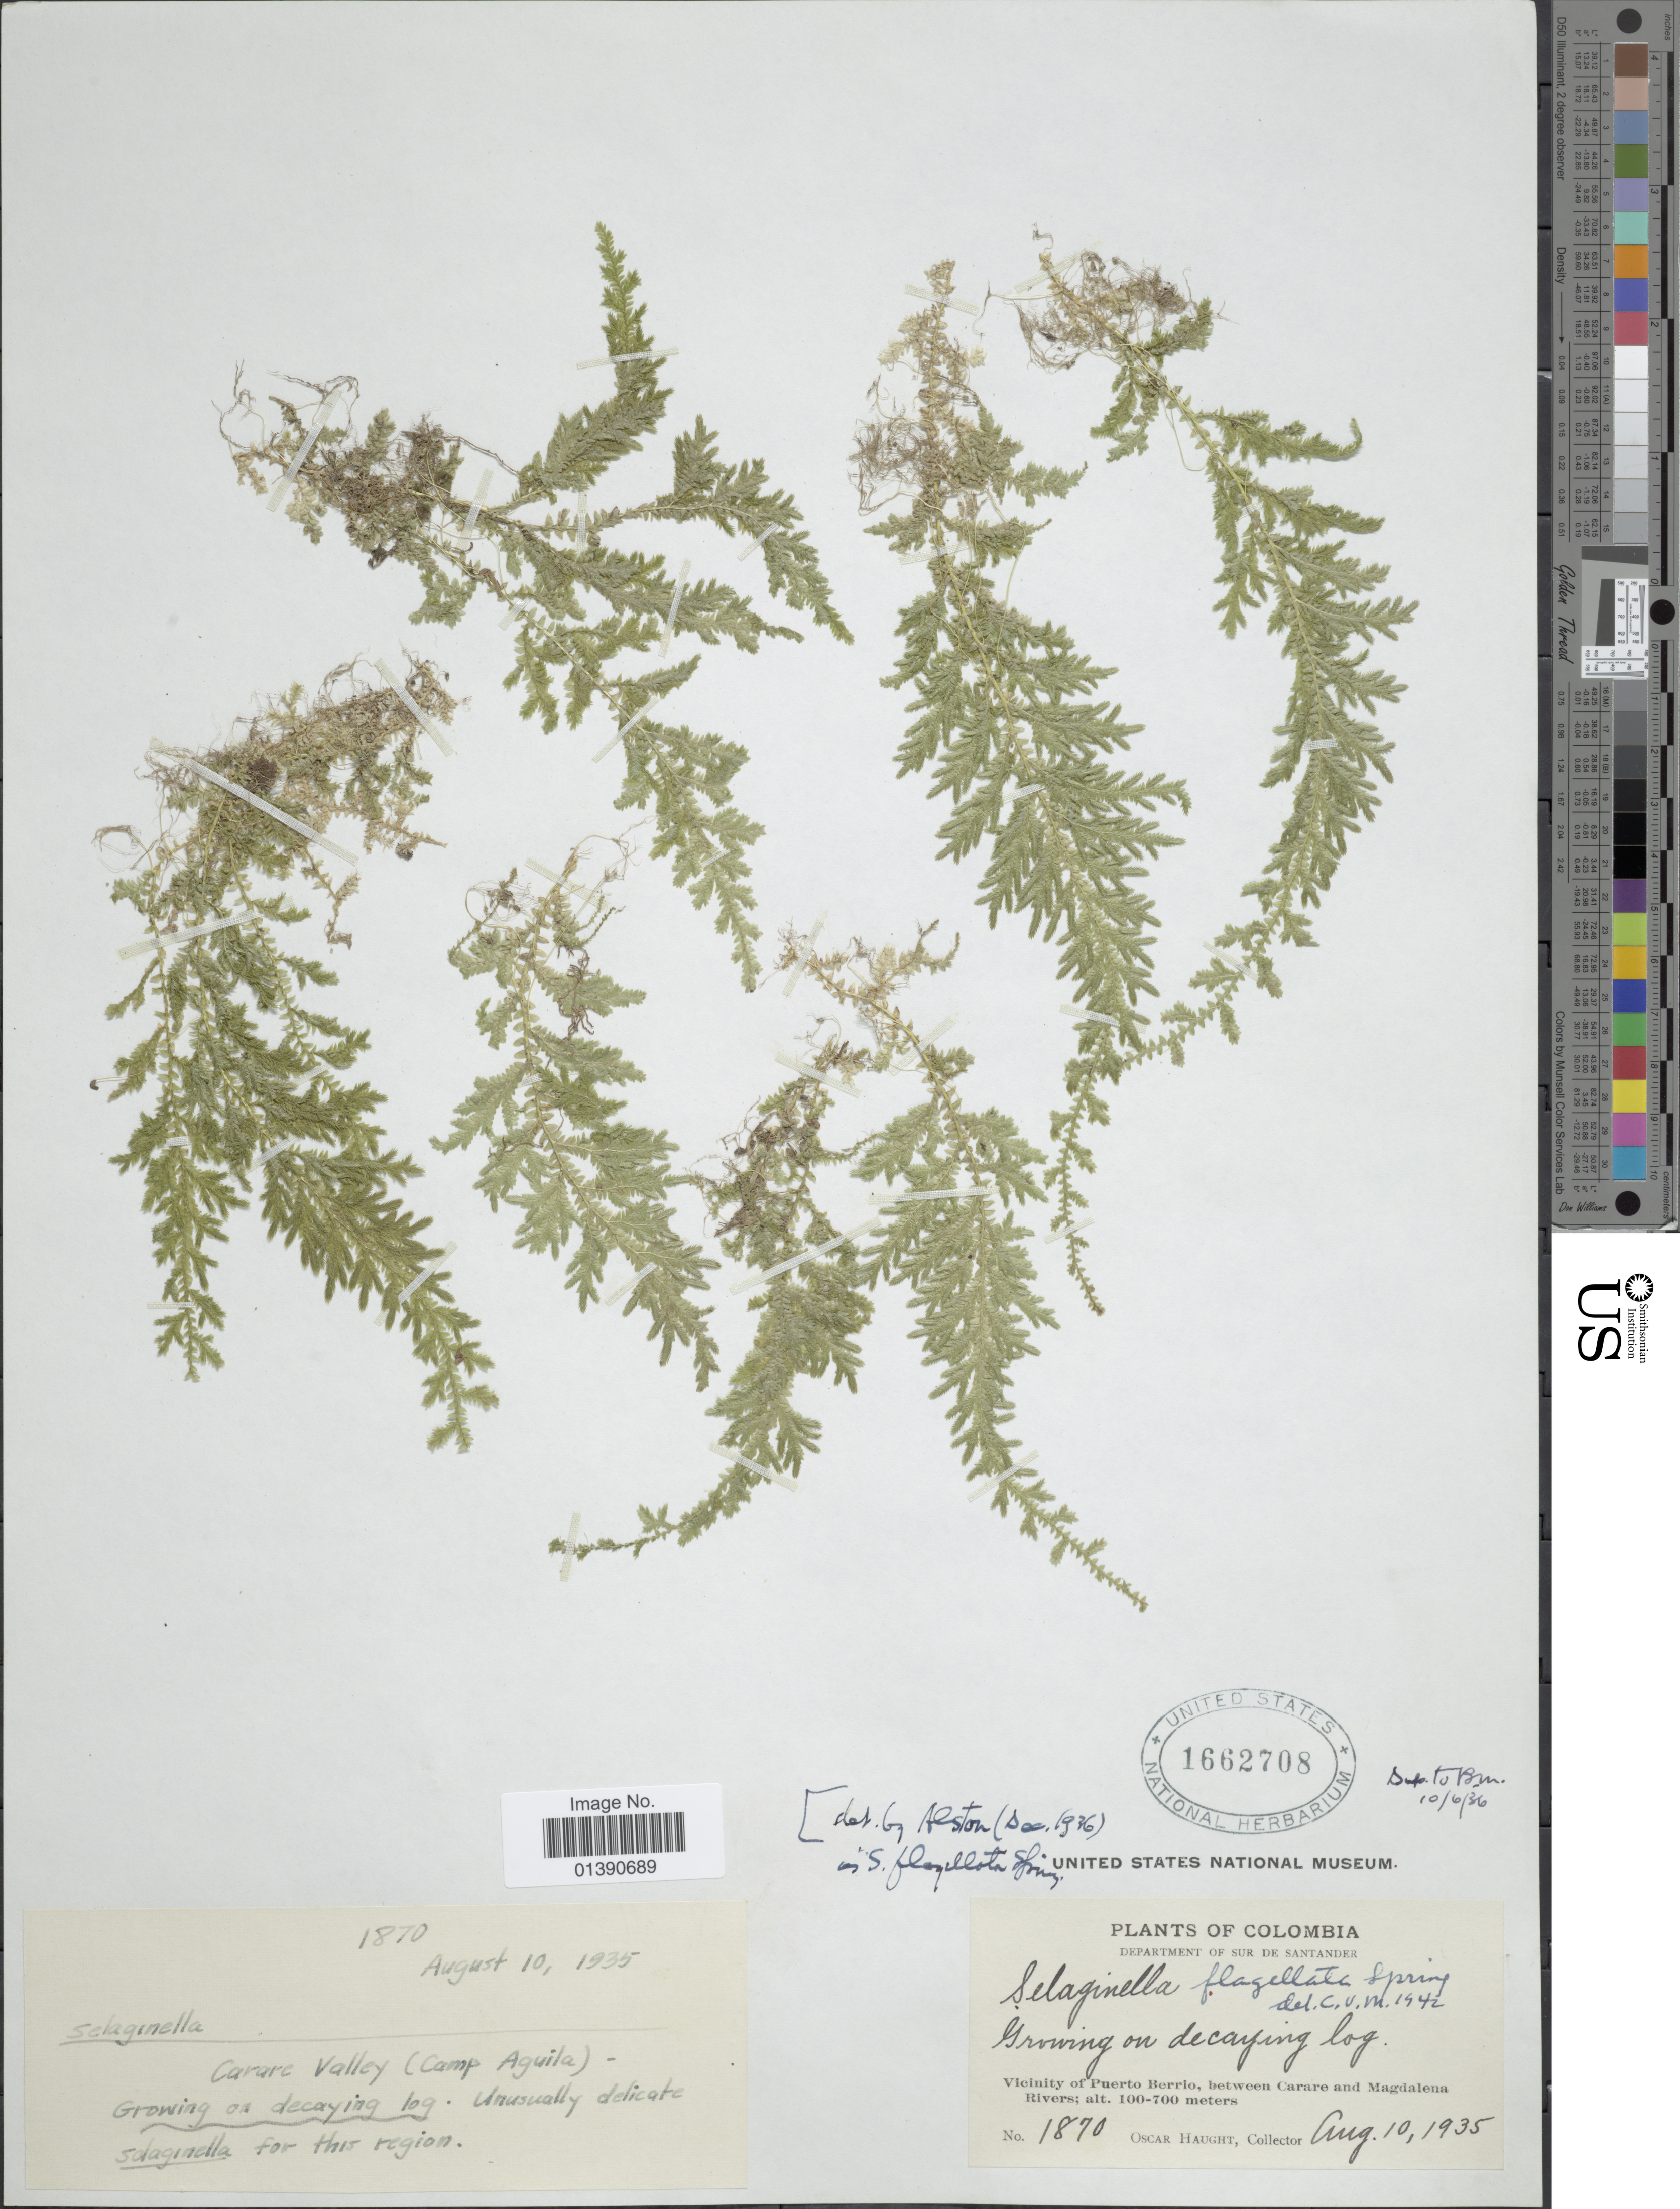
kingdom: Plantae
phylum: Tracheophyta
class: Lycopodiopsida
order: Selaginellales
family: Selaginellaceae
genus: Selaginella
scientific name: Selaginella flagellata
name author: Spring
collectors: O. L. Haught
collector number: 1870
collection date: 1935-08-10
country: Colombia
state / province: Santander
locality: Vicinity of Puerto Berrio, between Carare and Magdalena Rivers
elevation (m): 100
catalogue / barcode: US 1662708